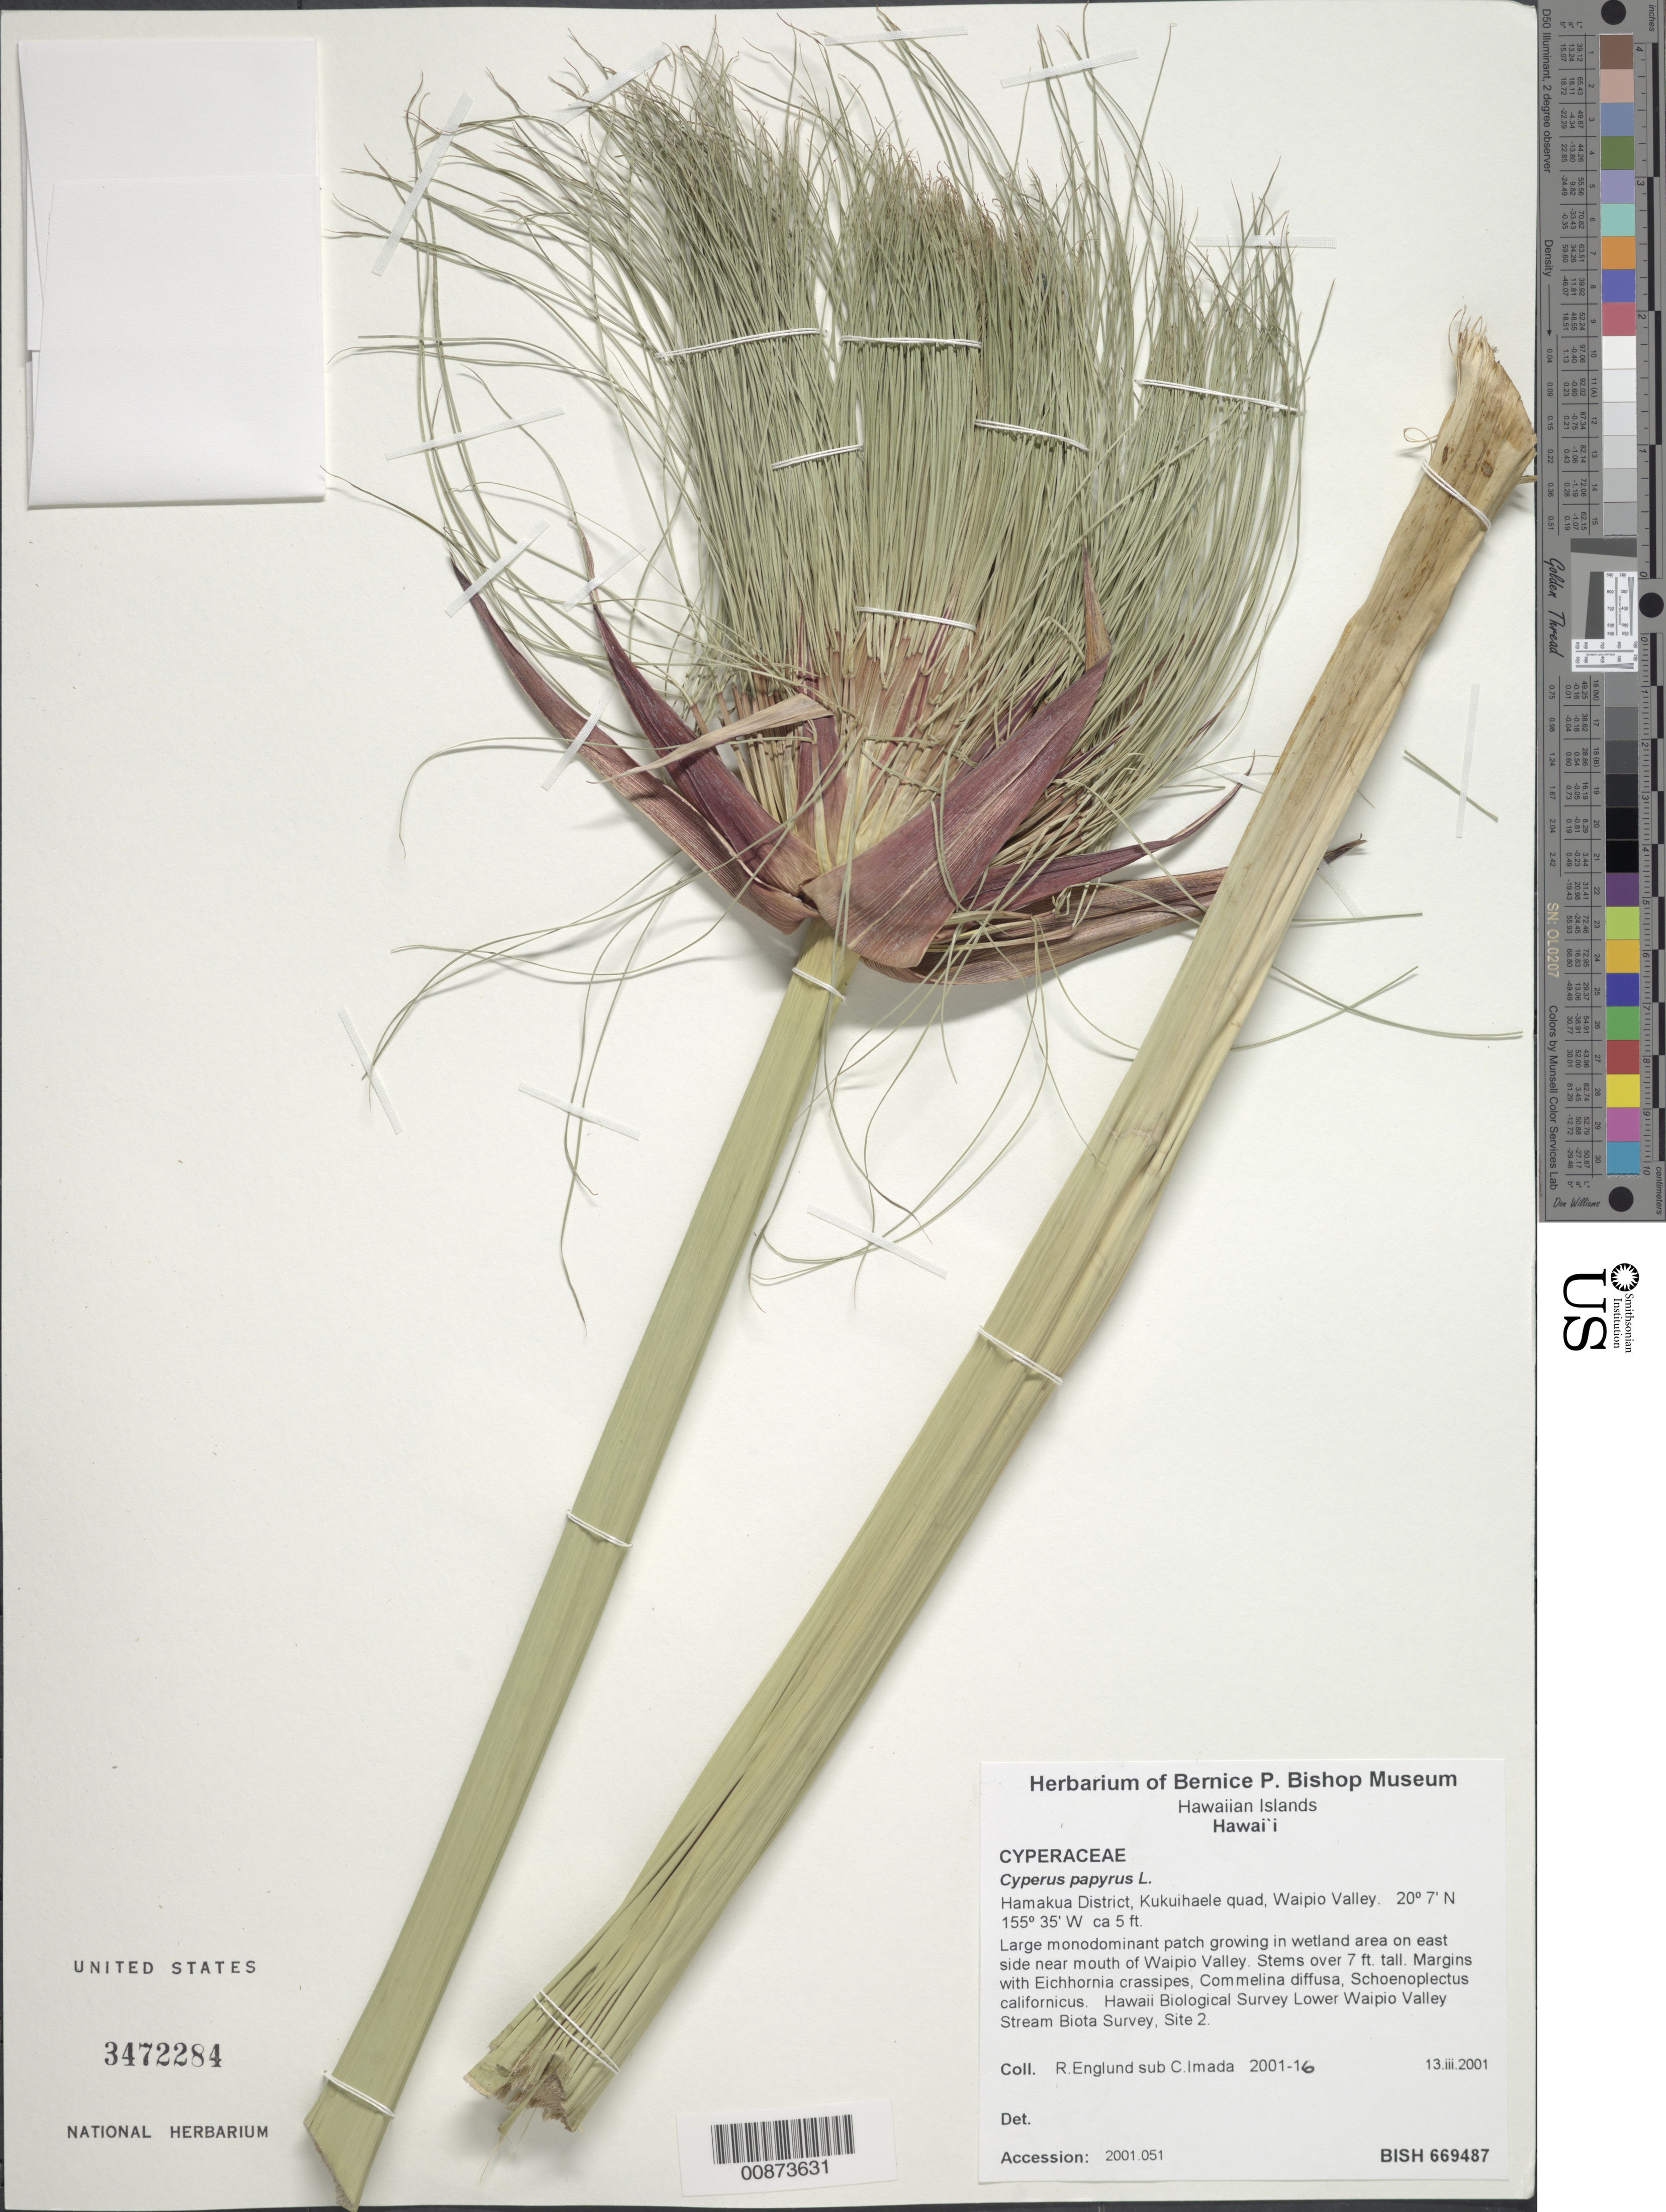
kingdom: Plantae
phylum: Tracheophyta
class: Liliopsida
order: Poales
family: Cyperaceae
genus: Cyperus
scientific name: Cyperus papyrus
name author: L.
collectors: R. Englund & C. Imada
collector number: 2001-16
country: United States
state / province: Hawaii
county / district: Hawaii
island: Hawaii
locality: Kukuihaele, Waipio Valley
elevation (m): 2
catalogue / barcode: US 3472284